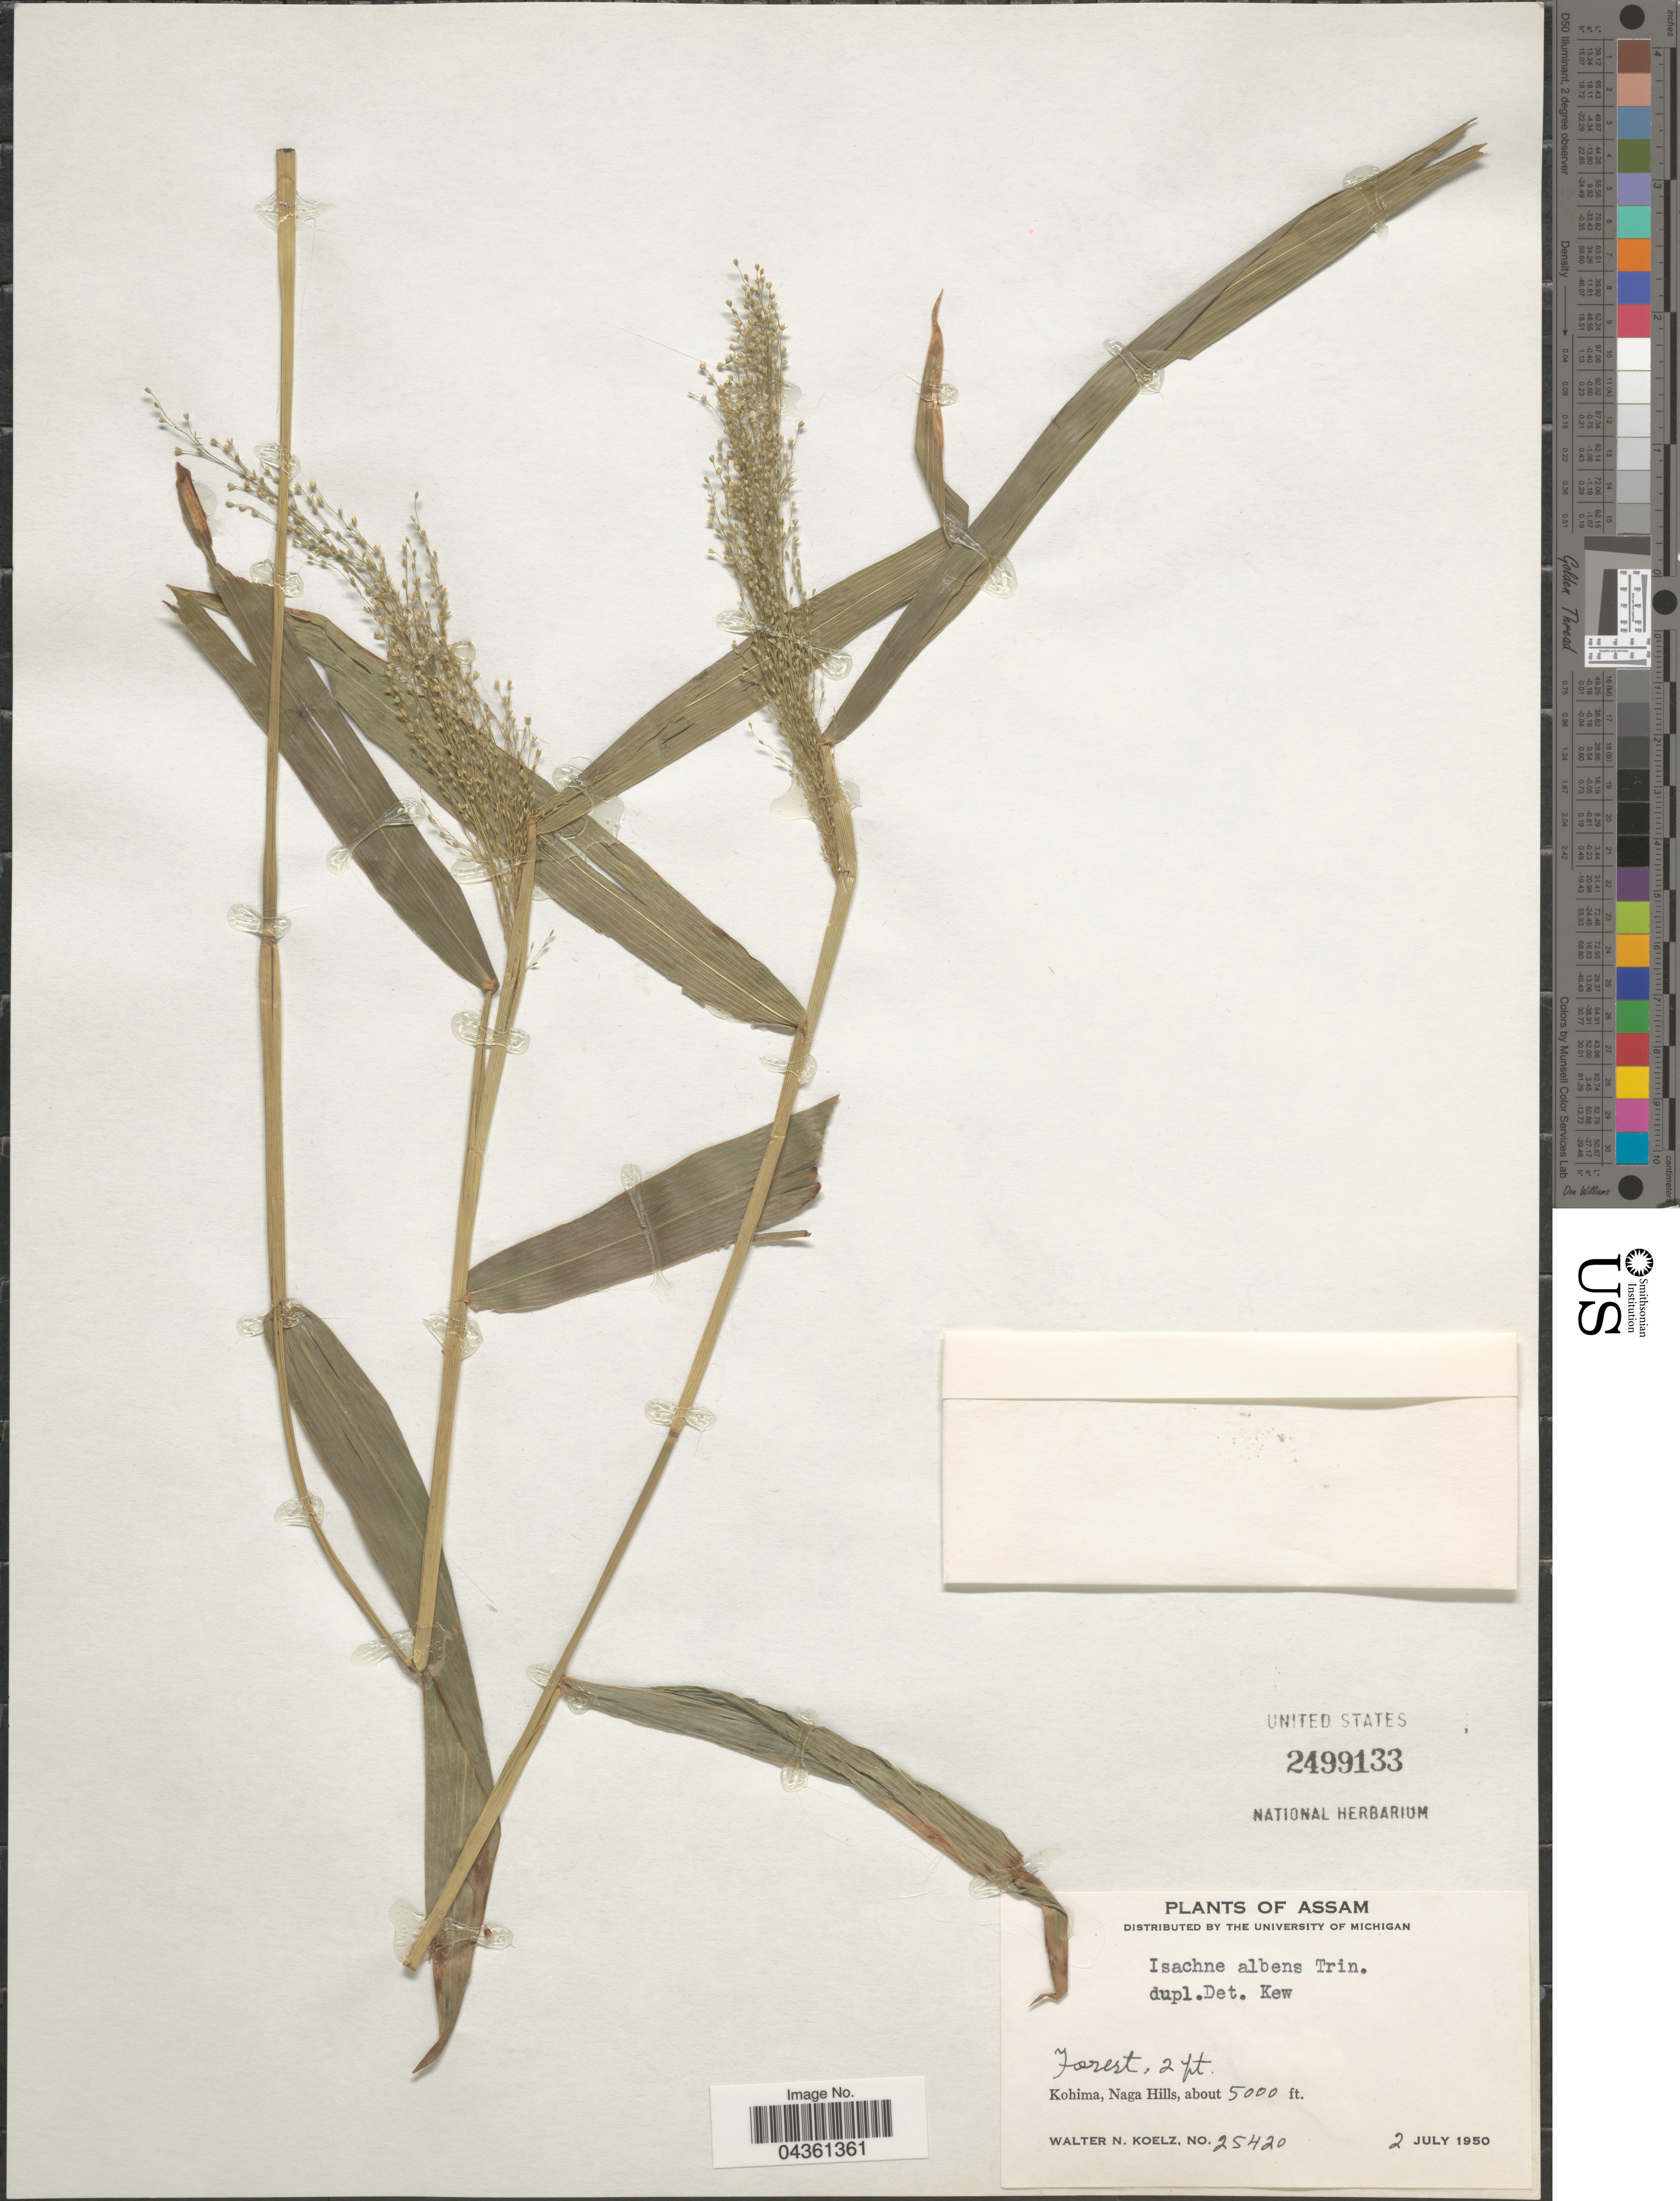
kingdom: Plantae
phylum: Tracheophyta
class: Liliopsida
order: Poales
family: Poaceae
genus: Isachne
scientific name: Isachne albens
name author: Trin.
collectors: W. N. Koelz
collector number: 25420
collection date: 1950-07-02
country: India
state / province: Nagaland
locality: Kohima, Naga Hills.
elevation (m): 1524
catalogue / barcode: US 2499133